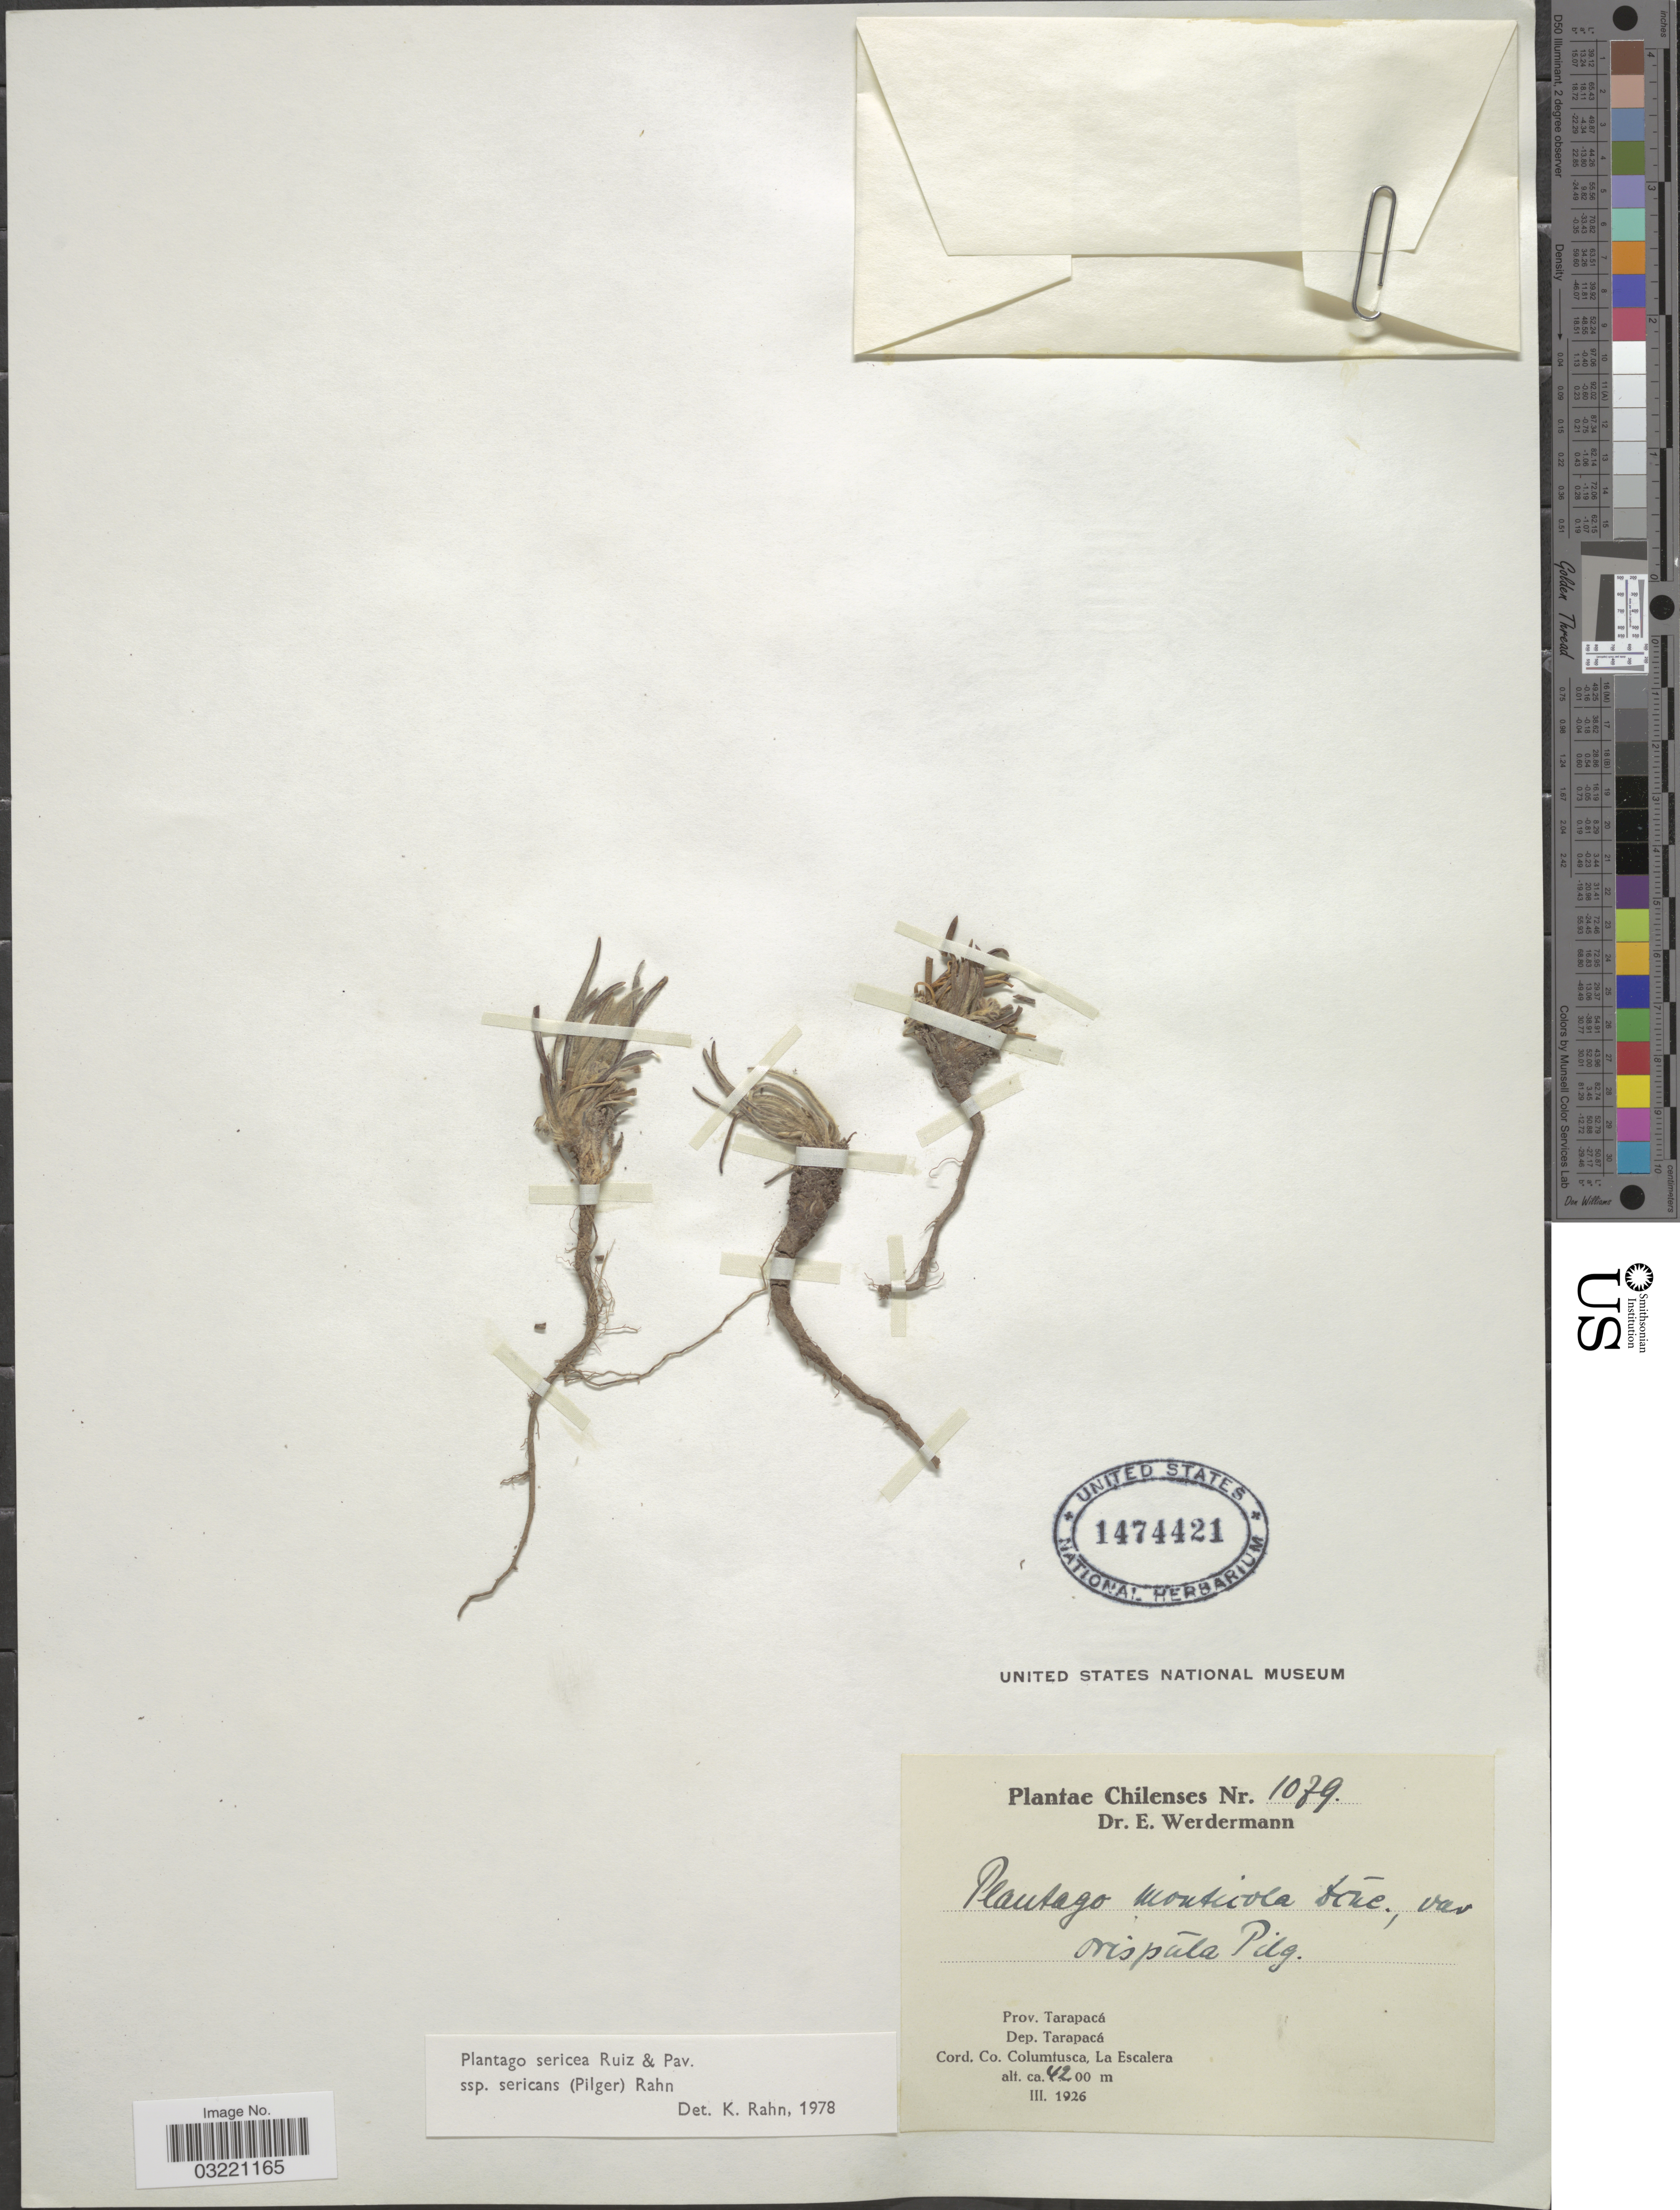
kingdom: Plantae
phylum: Tracheophyta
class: Magnoliopsida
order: Lamiales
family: Plantaginaceae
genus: Plantago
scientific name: Plantago sericea subsp. sericans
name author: (Pilg.) Rahn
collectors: E. Werdermann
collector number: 1079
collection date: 1926-03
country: Chile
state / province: Tarapacá (I)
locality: Dep. Tarpacá. Cord. Co. Columtusca, La Escalera.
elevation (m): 4200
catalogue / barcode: US 1474421